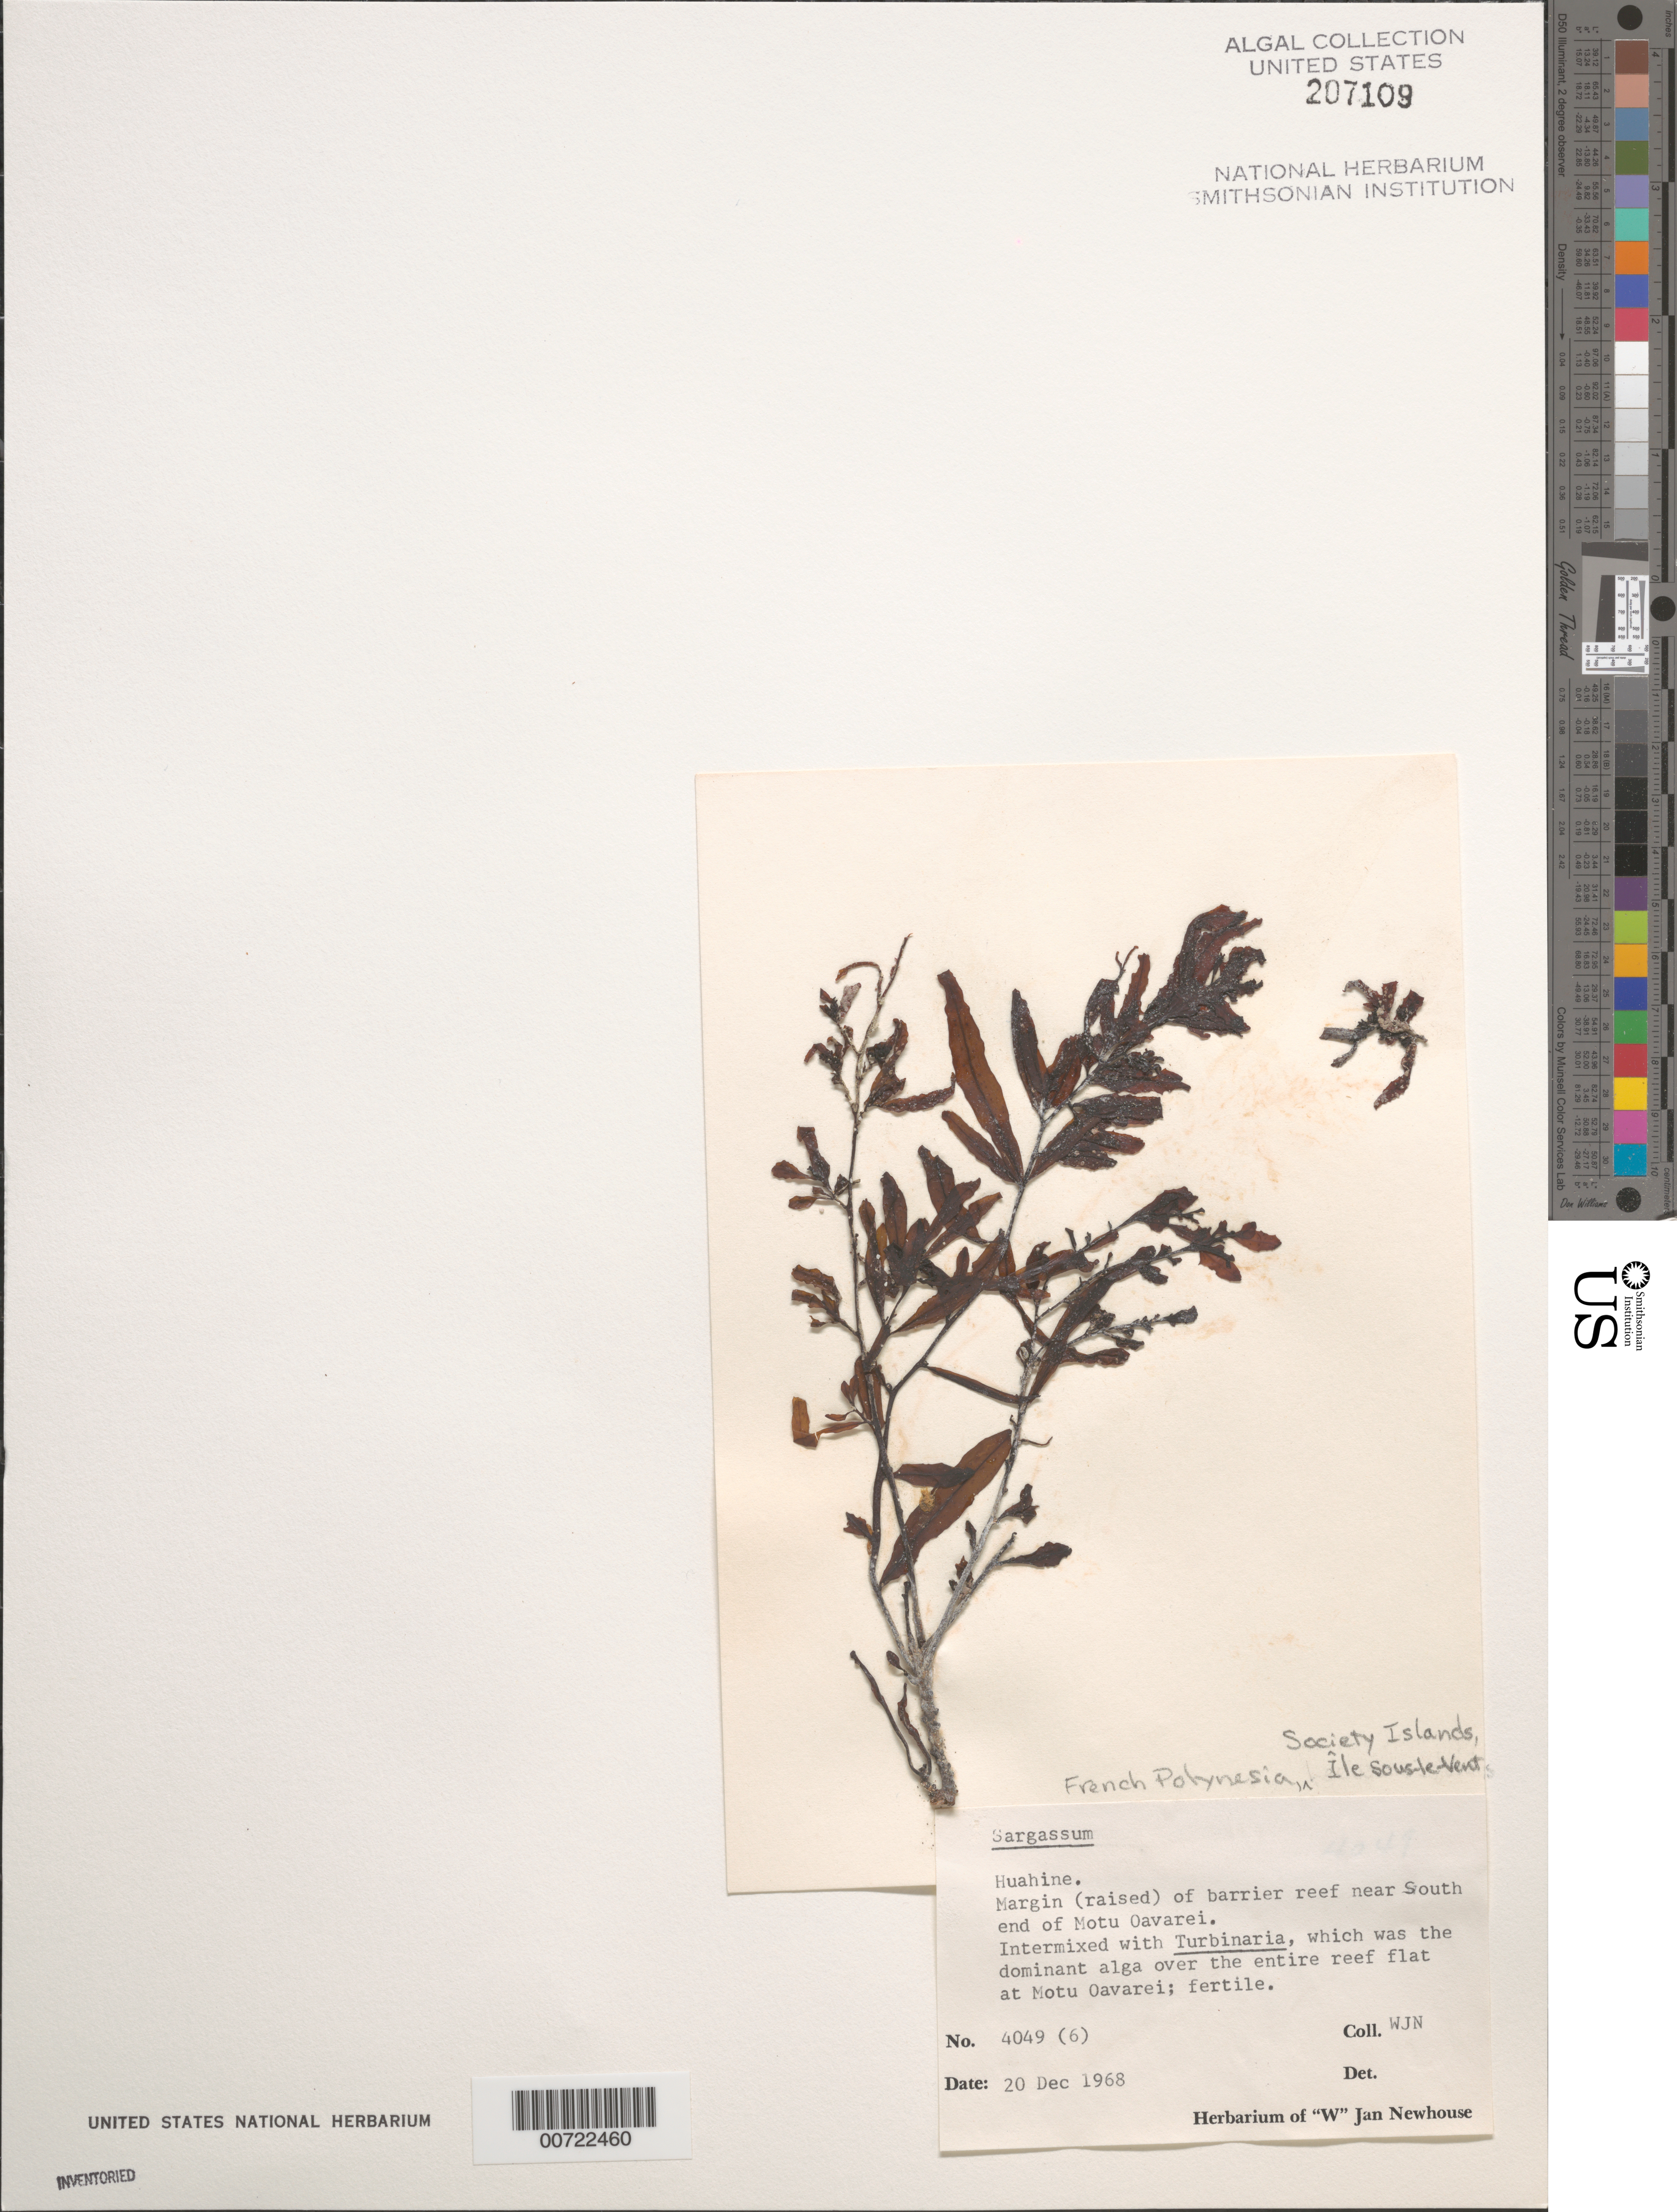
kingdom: Chromista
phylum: Ochrophyta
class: Phaeophyceae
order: Fucales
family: Sargassaceae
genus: Sargassum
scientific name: Sargassum sp.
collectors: W. J. Newhouse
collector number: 4049 (6)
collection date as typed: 20 Dec 1968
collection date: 1968-12-20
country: French Polynesia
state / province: Iles Sous-le-Vent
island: Huahine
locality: Motu Oavarei, near south end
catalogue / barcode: US 207109